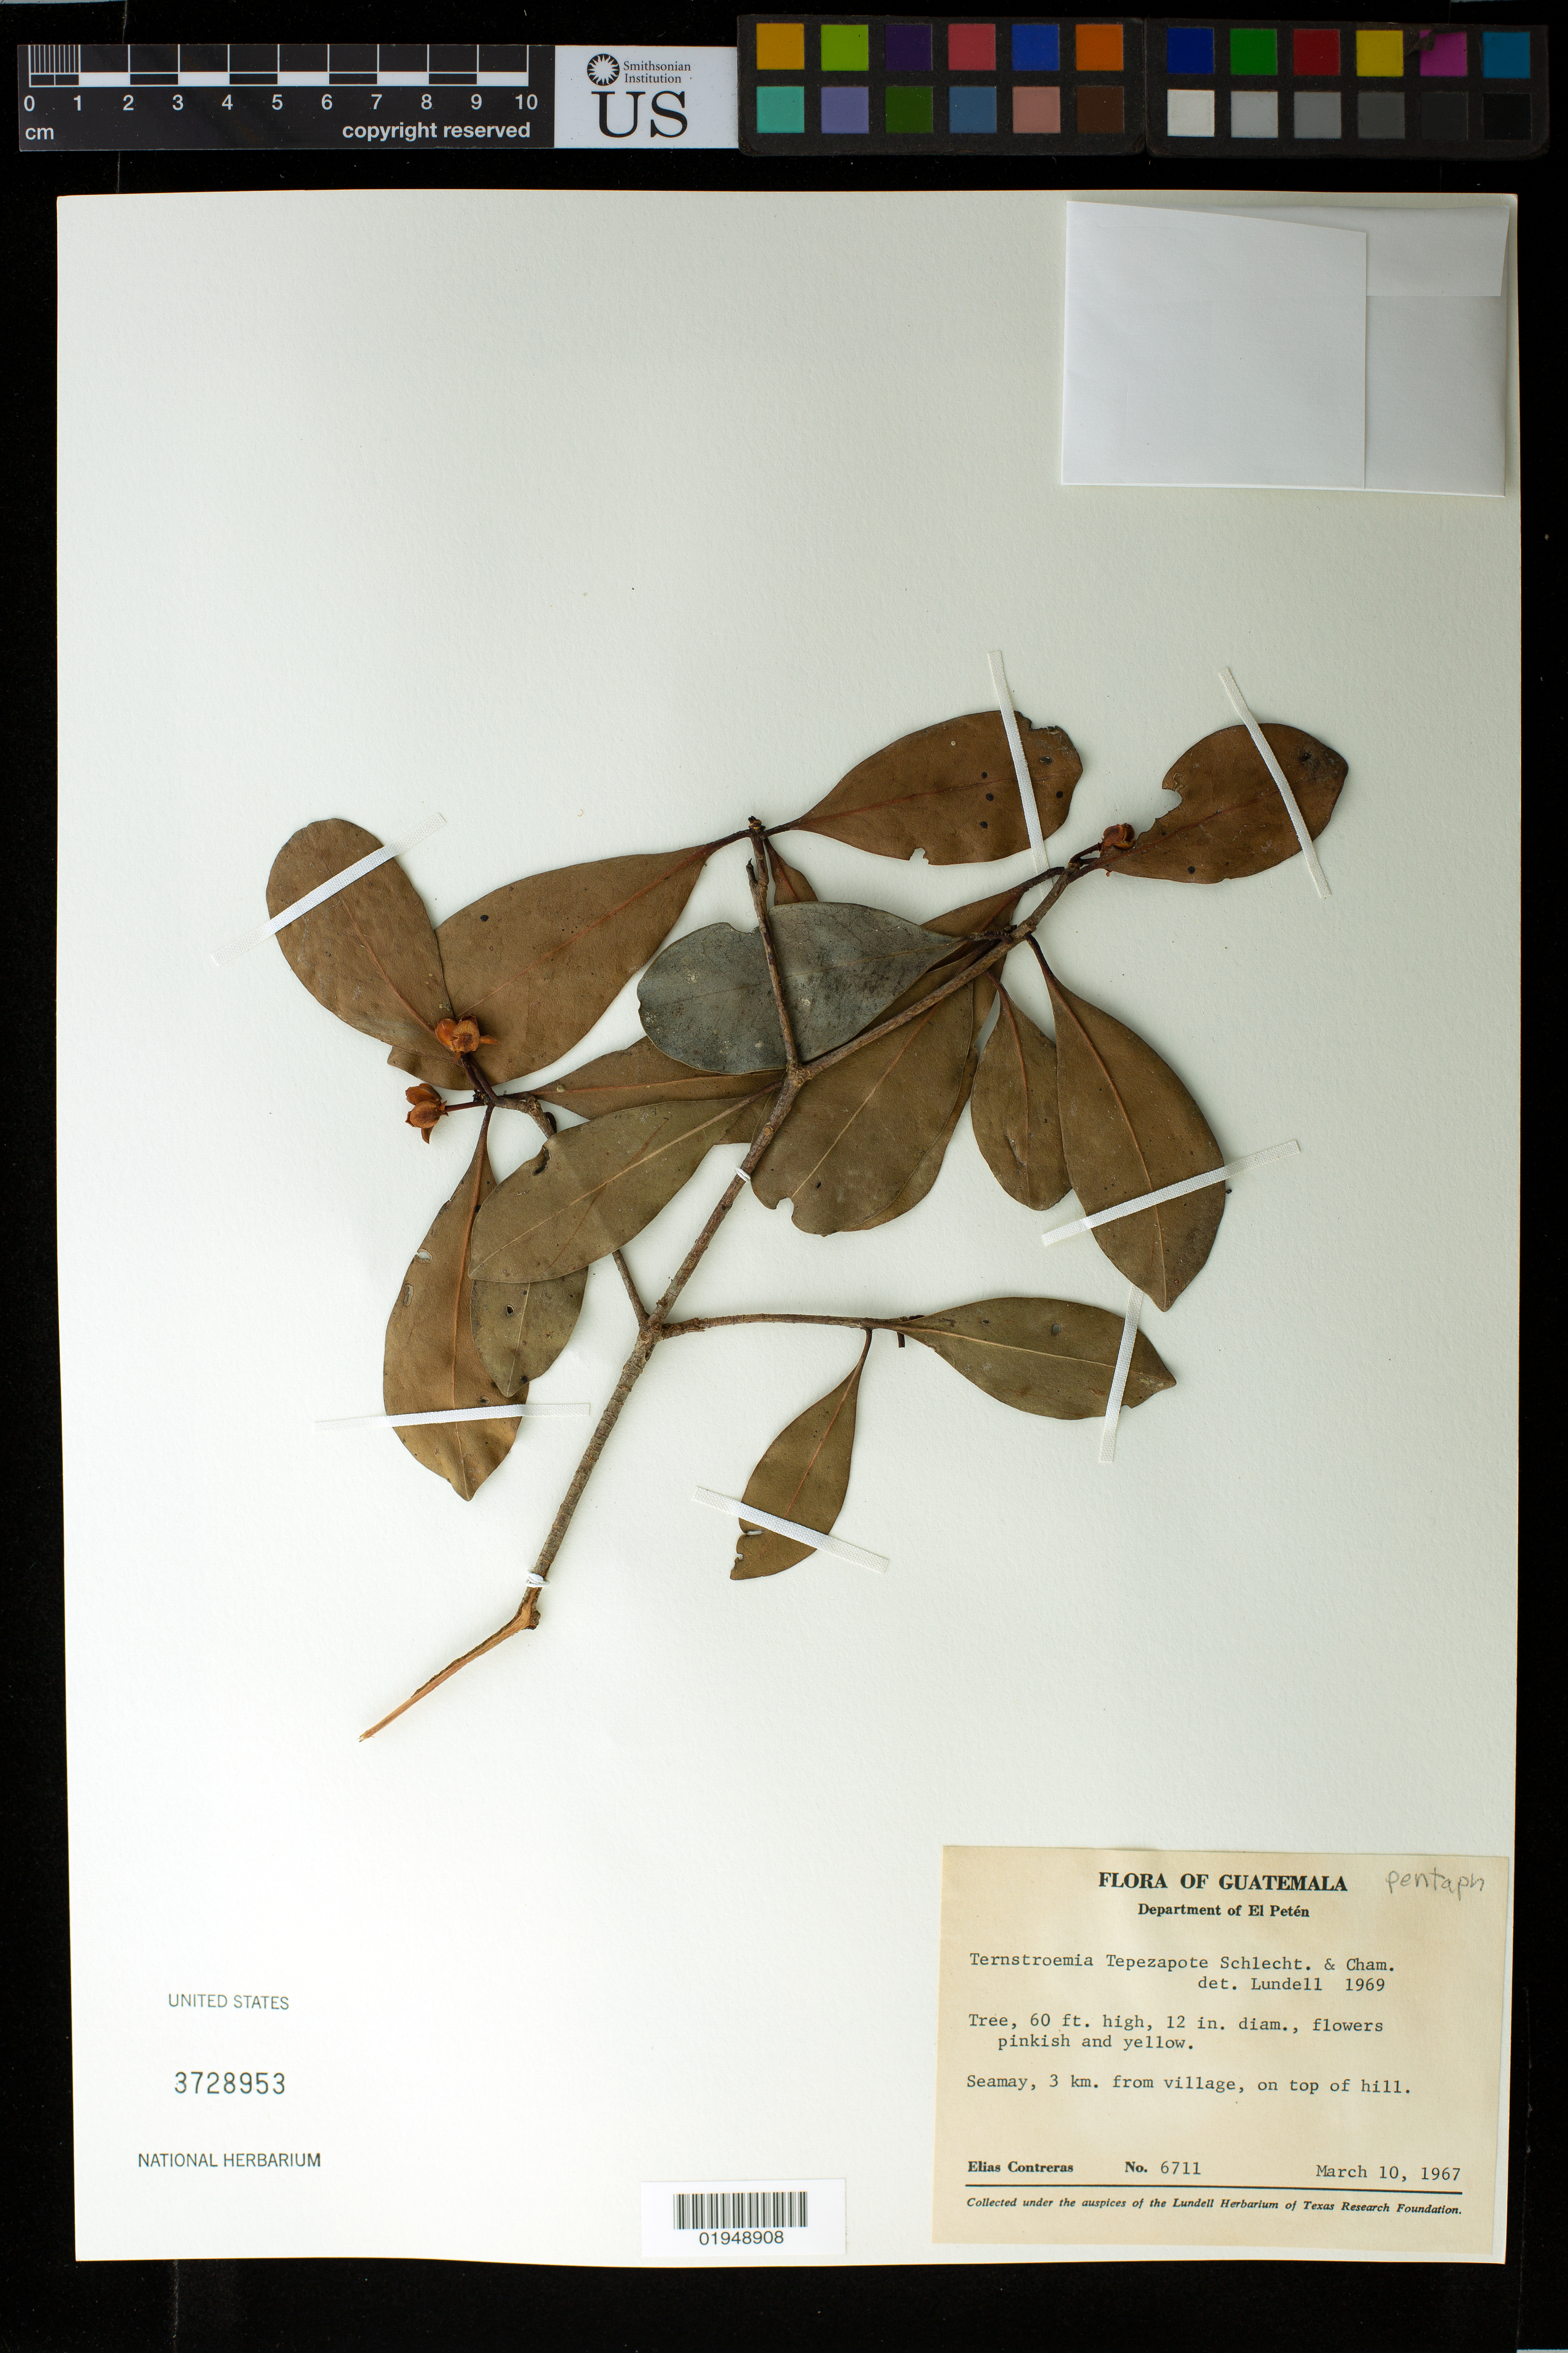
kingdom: Plantae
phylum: Tracheophyta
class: Magnoliopsida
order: Ericales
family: Pentaphylacaceae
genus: Ternstroemia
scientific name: Ternstroemia tepezapote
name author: Schltdl. & Cham.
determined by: Lundell, --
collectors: E. Contreras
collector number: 6711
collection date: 1967-03-10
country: Guatemala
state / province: El Petén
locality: Seamay, 3 km. from village, on top of hill.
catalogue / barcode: US 3728953